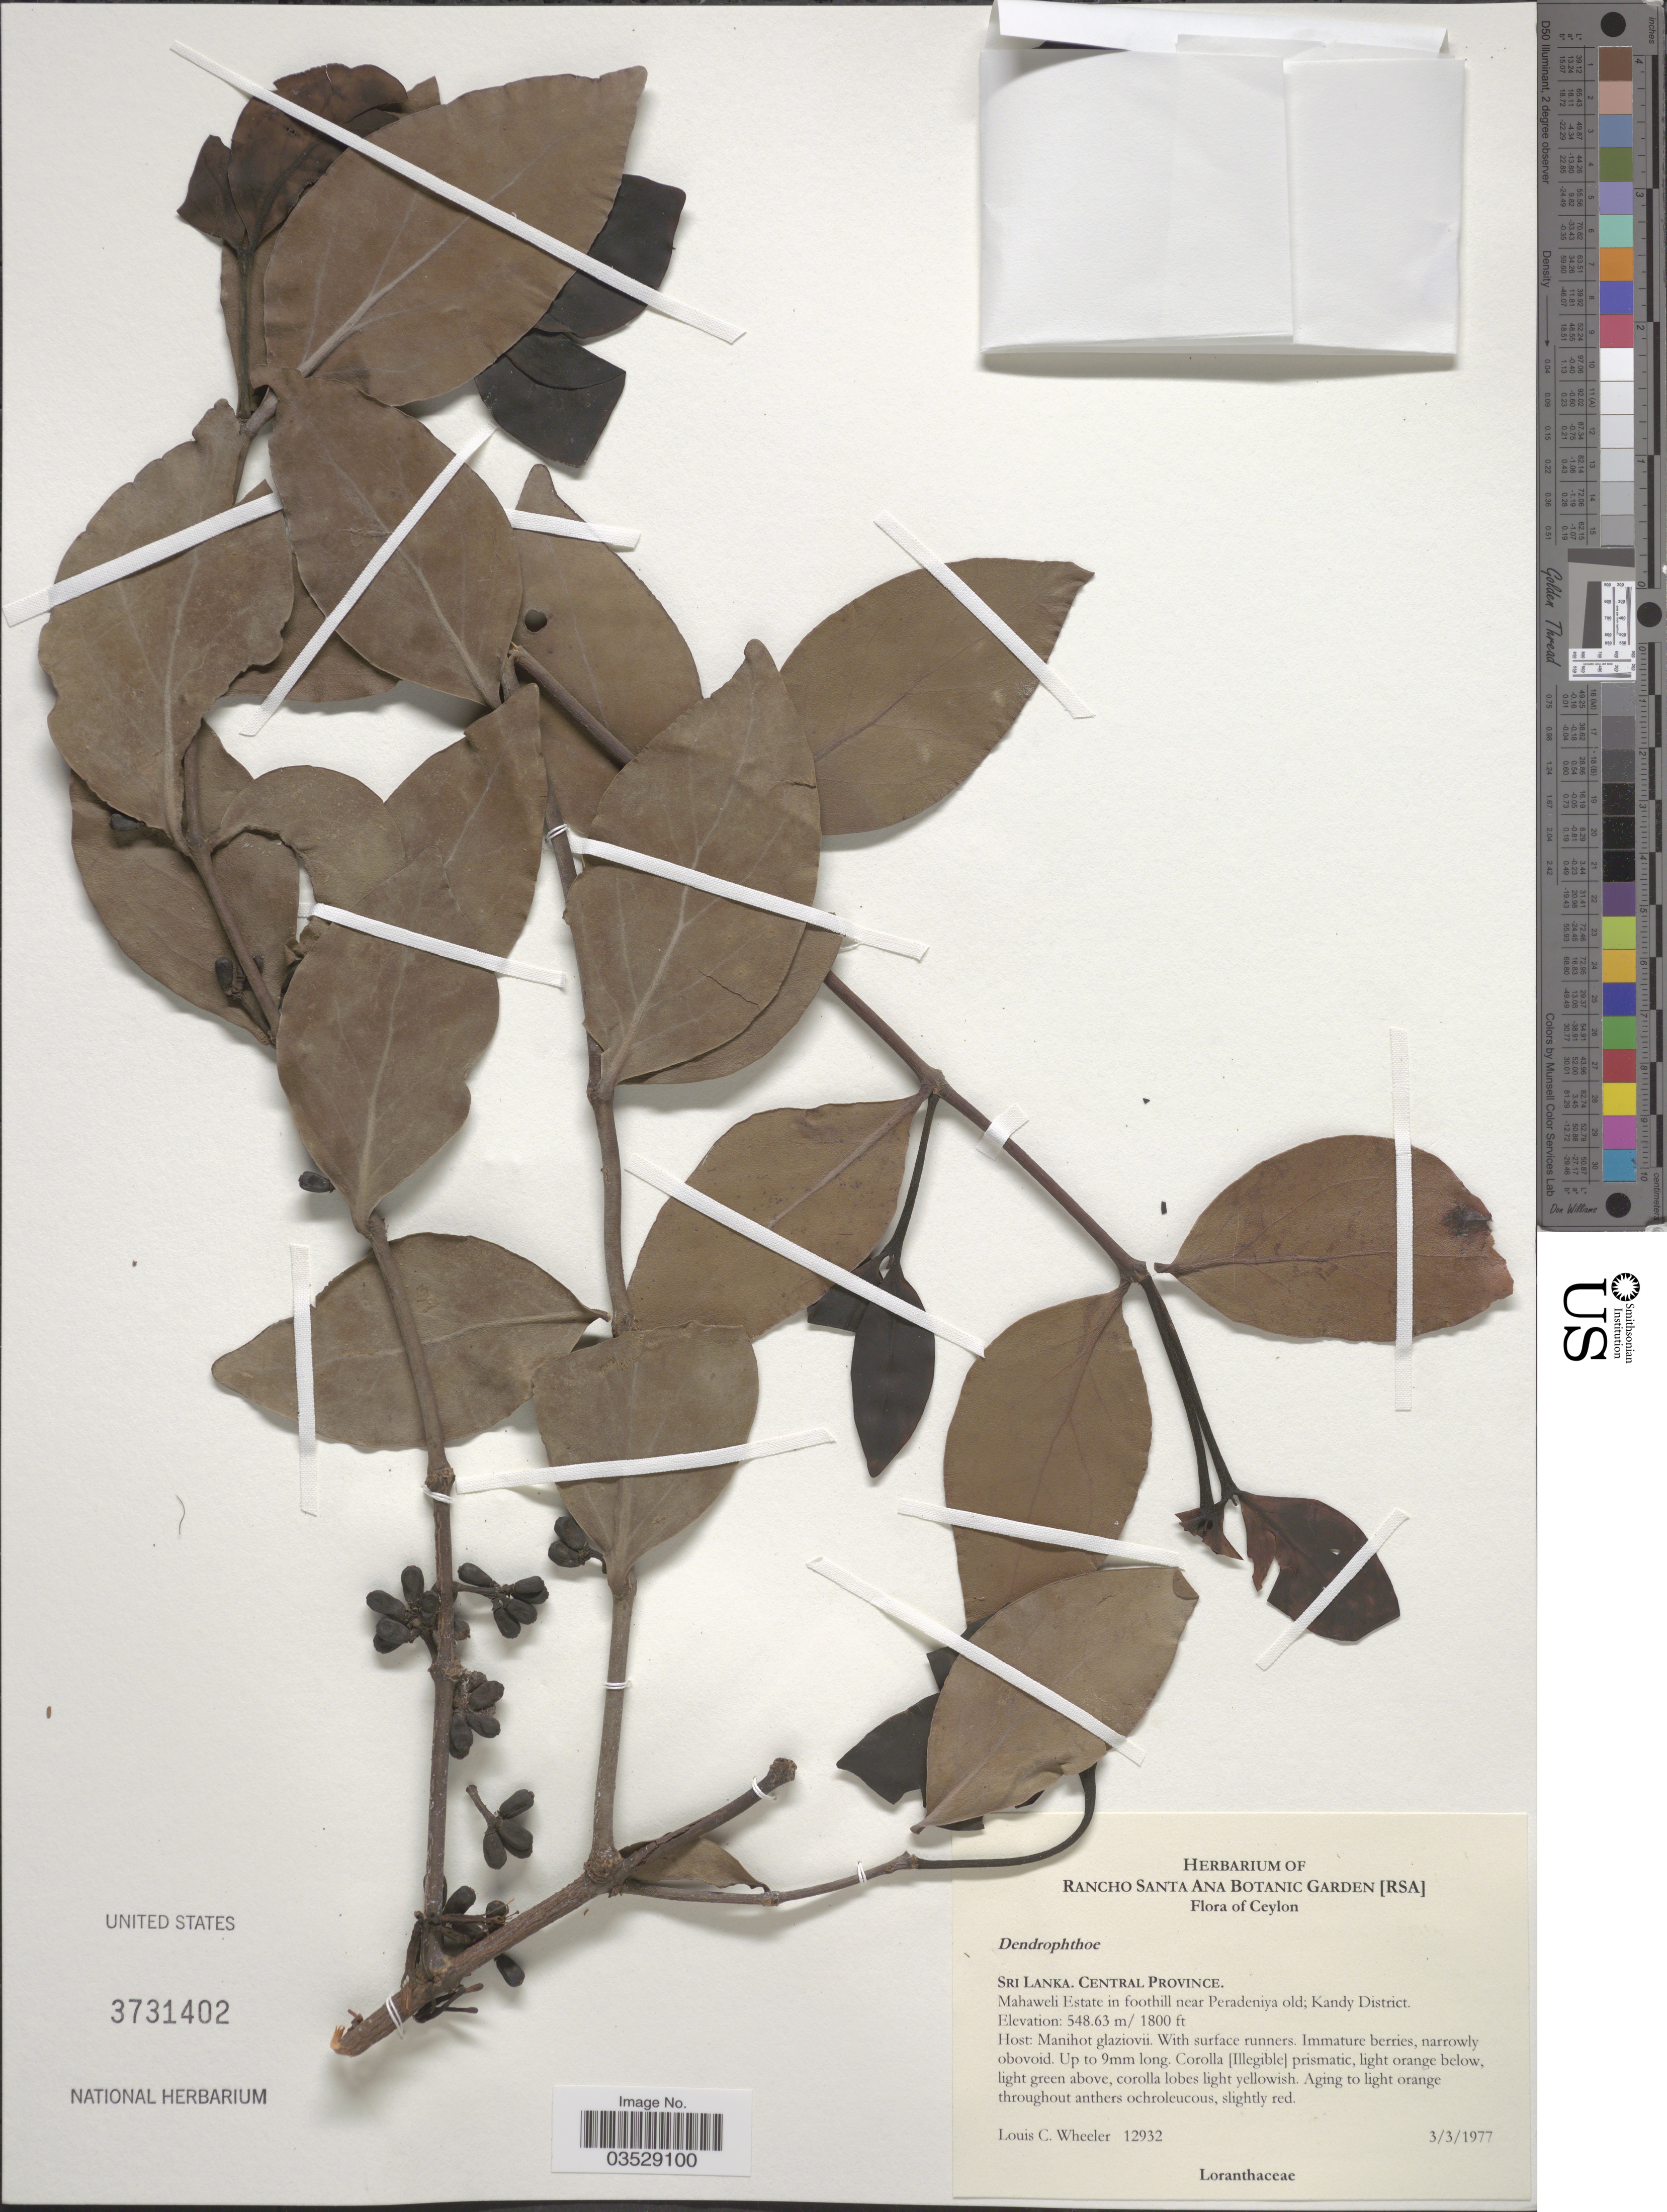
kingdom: Plantae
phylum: Tracheophyta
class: Magnoliopsida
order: Santalales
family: Loranthaceae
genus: Dendrophthoe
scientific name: Dendrophthoe sp.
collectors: L. C. Wheeler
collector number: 12932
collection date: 1977-03-03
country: Sri Lanka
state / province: Central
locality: Ceylon. Mahaweli Estate in foothill near Peradeniya old; Kandy District.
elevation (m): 549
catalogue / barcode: US 3731402